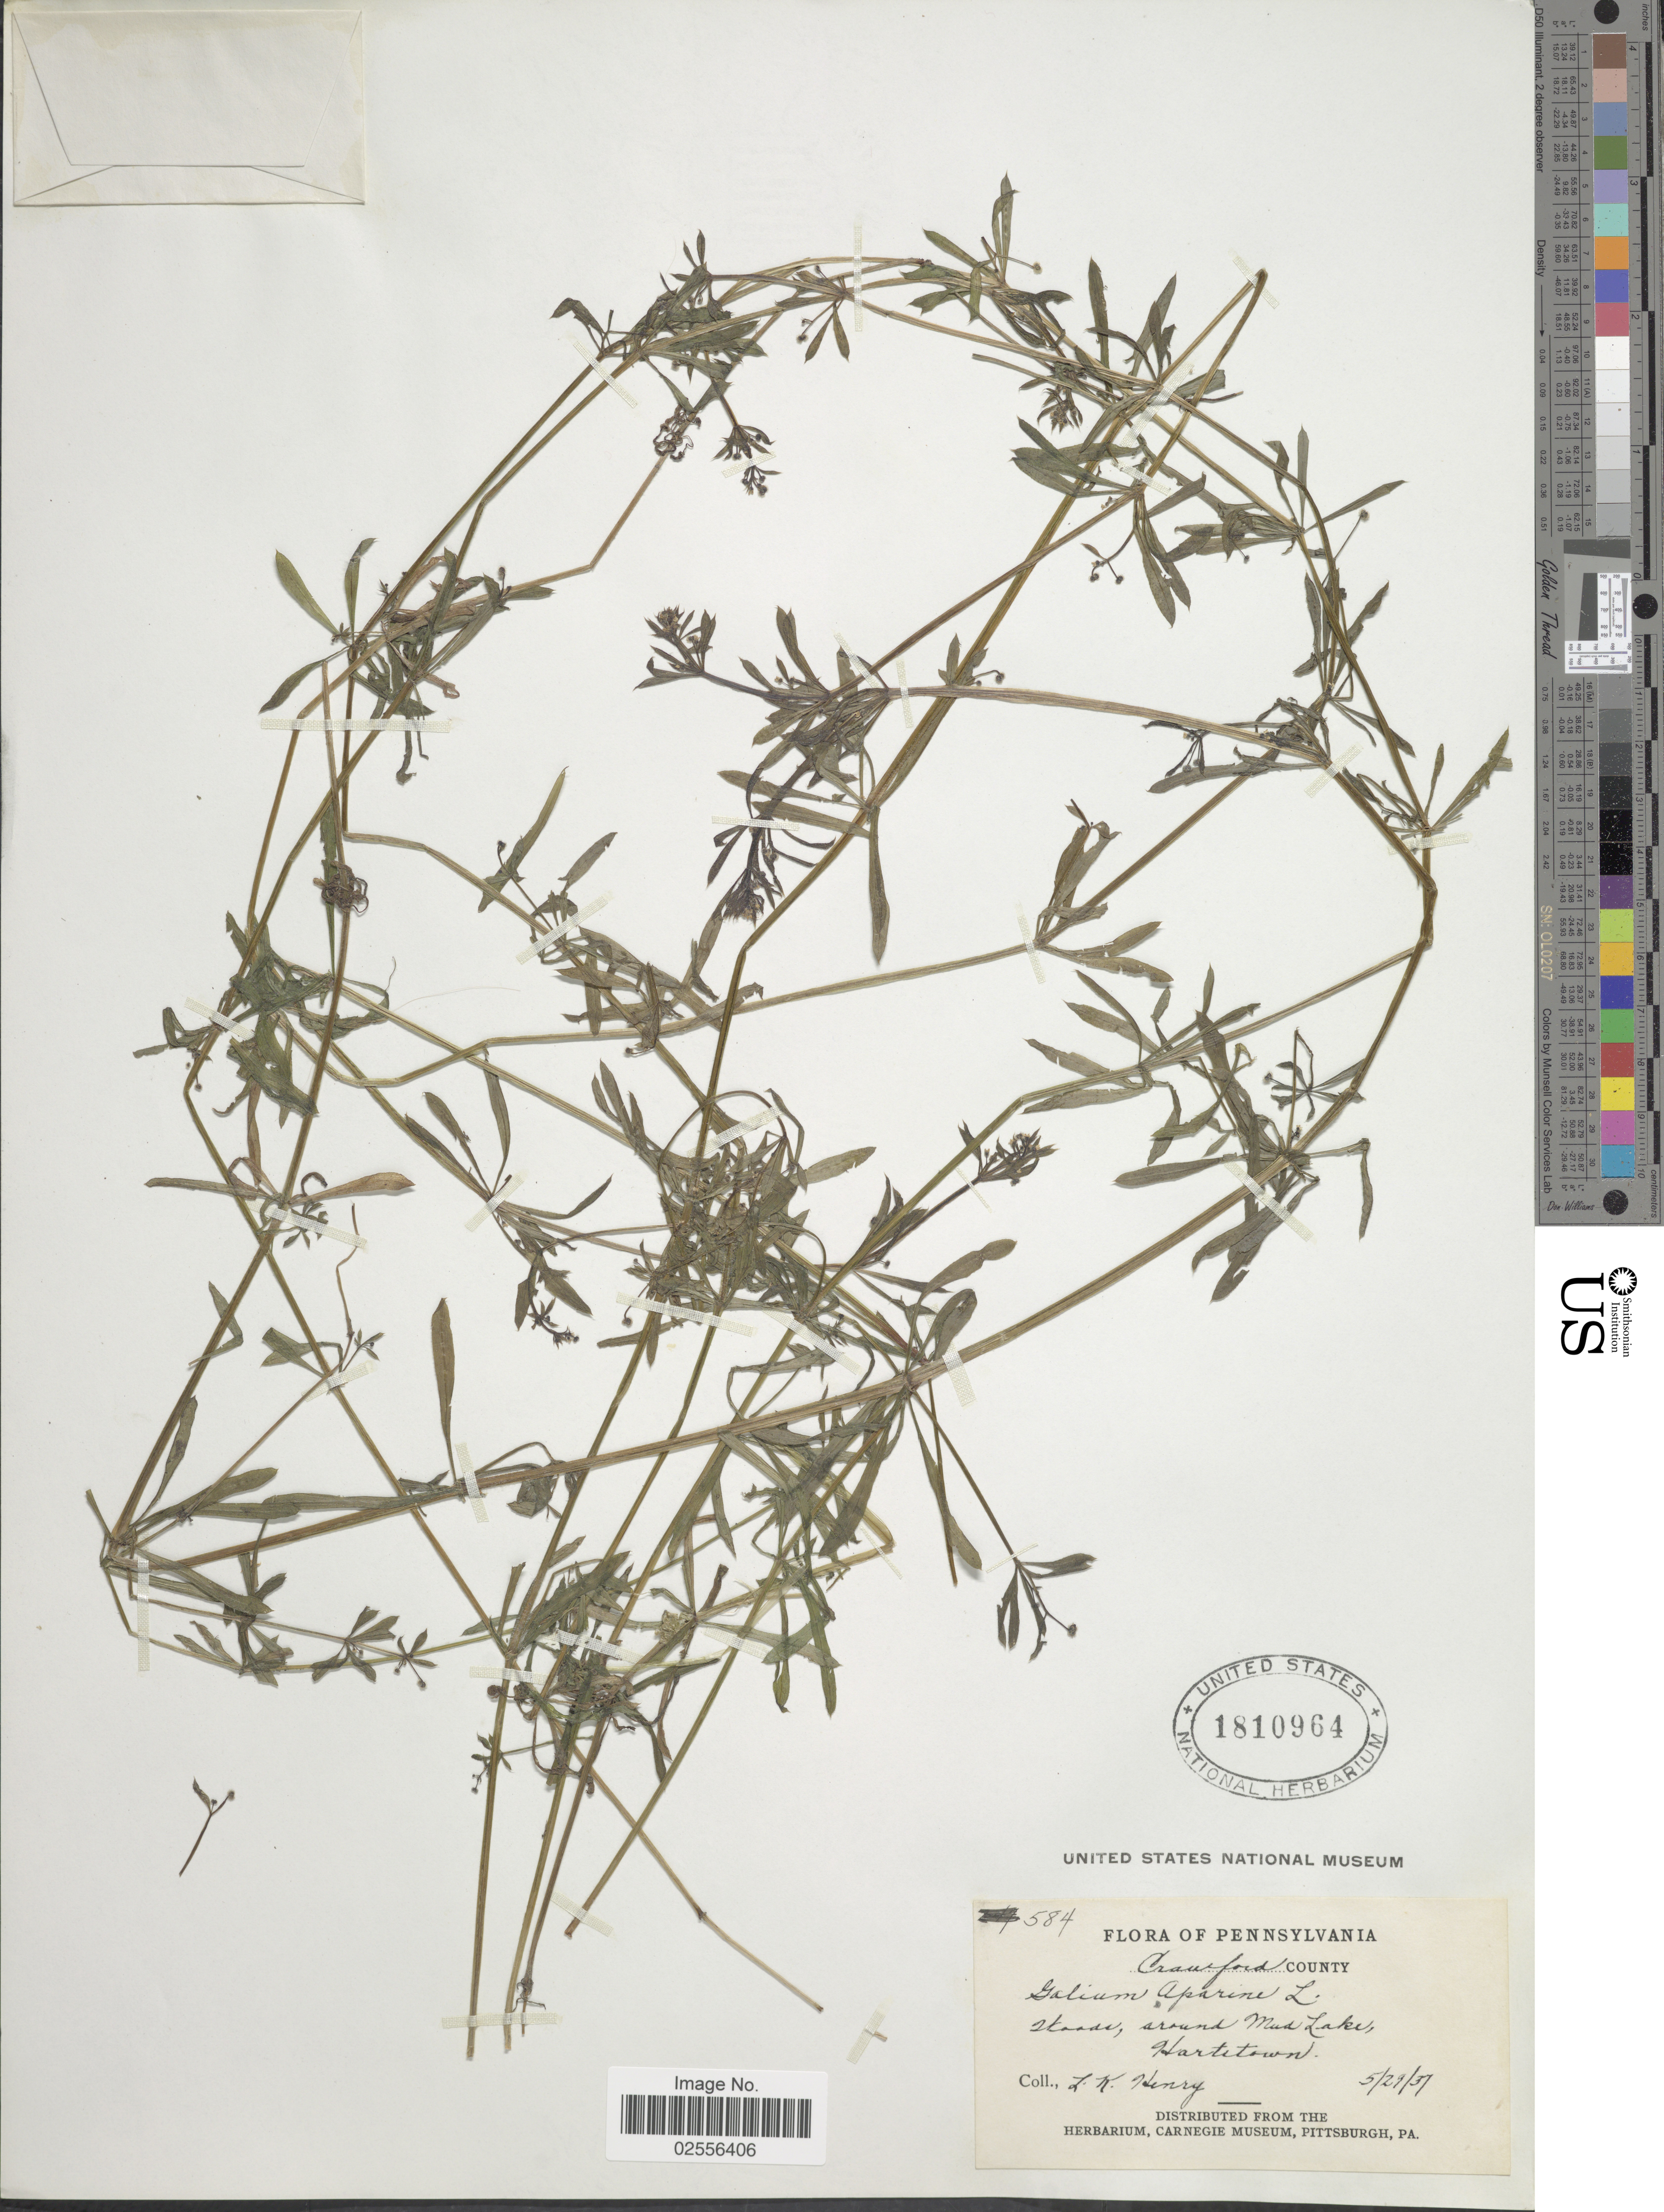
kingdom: Plantae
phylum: Tracheophyta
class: Magnoliopsida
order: Gentianales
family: Rubiaceae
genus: Galium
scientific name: Galium aparine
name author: L.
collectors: L. K. Henry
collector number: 584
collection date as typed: Transcribed d/m/y: 29/5/37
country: United States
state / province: Pennsylvania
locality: Crawford County. Around Mud Lake, Hartletown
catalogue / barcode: US 1810964